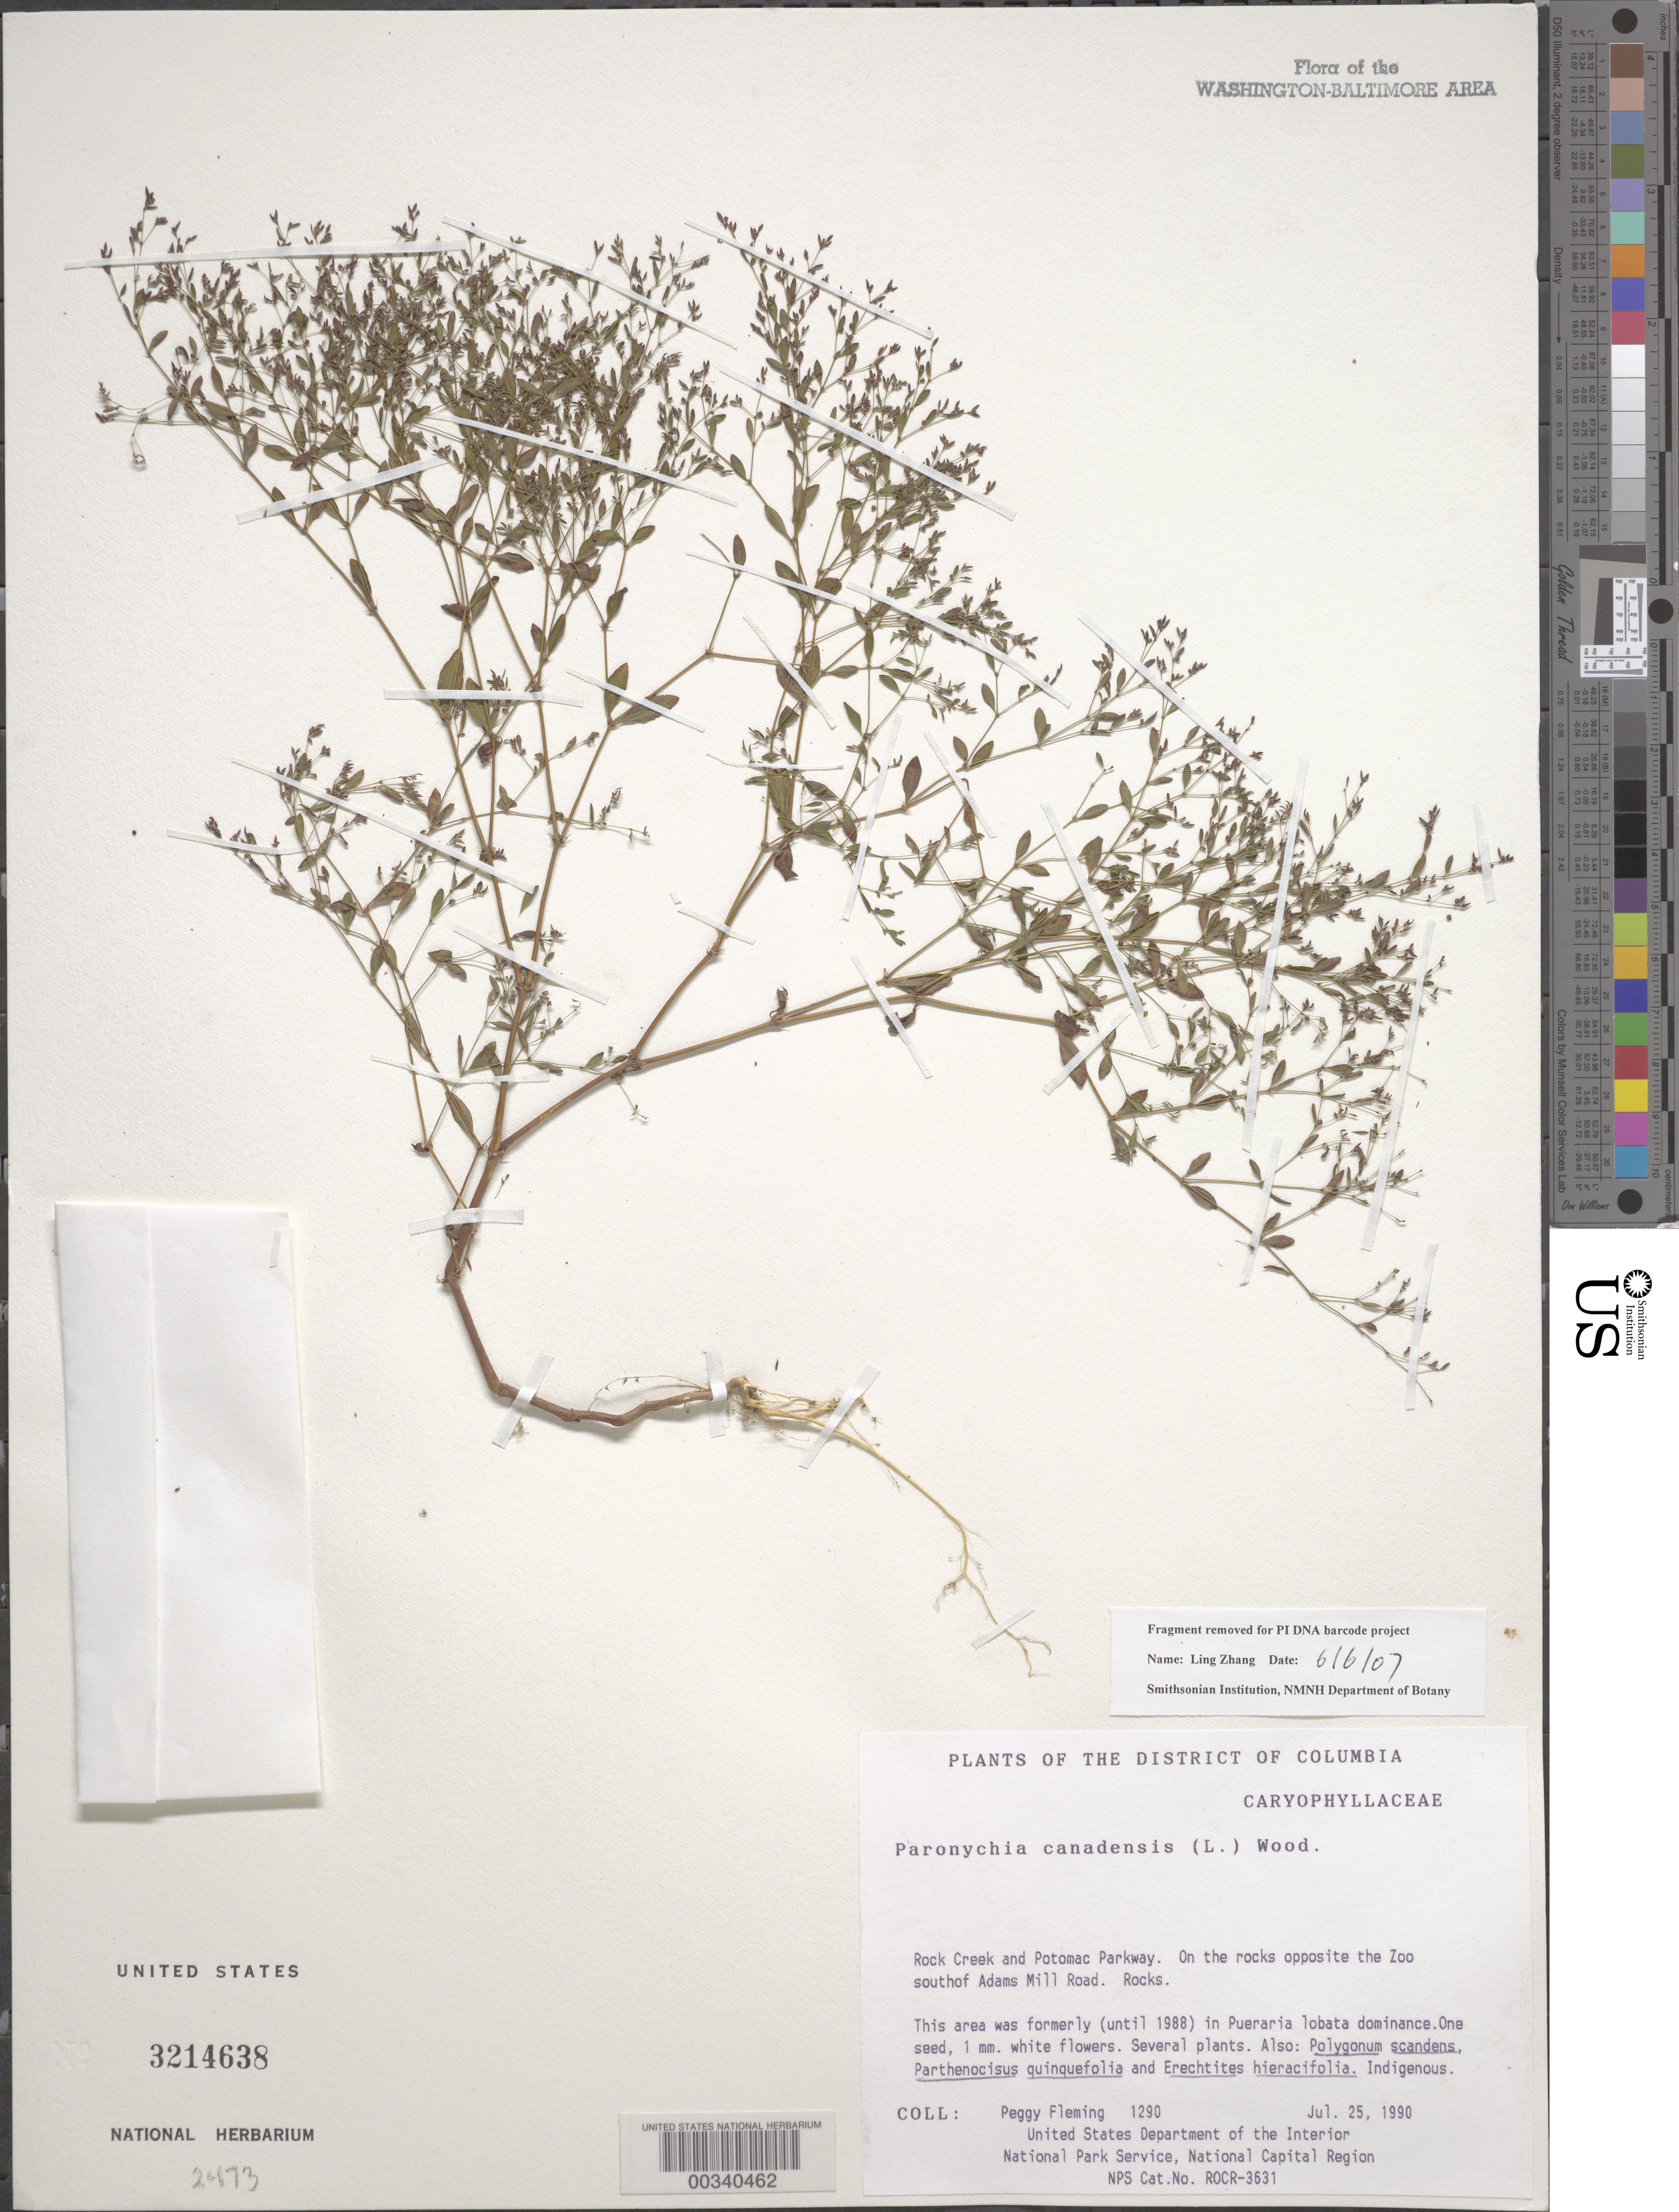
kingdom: Plantae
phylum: Tracheophyta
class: Magnoliopsida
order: Caryophyllales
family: Caryophyllaceae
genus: Paronychia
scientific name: Paronychia canadensis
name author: (L.) Alph. Wood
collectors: P. Fleming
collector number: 1290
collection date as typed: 25 Jul 1990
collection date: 1990-07-25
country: United States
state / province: District of Columbia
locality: Rock Creek and Potomac Parkway, on rocks opposite Zoo Rock Creek Park & vicinity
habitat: Rocks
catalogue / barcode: US 3214638